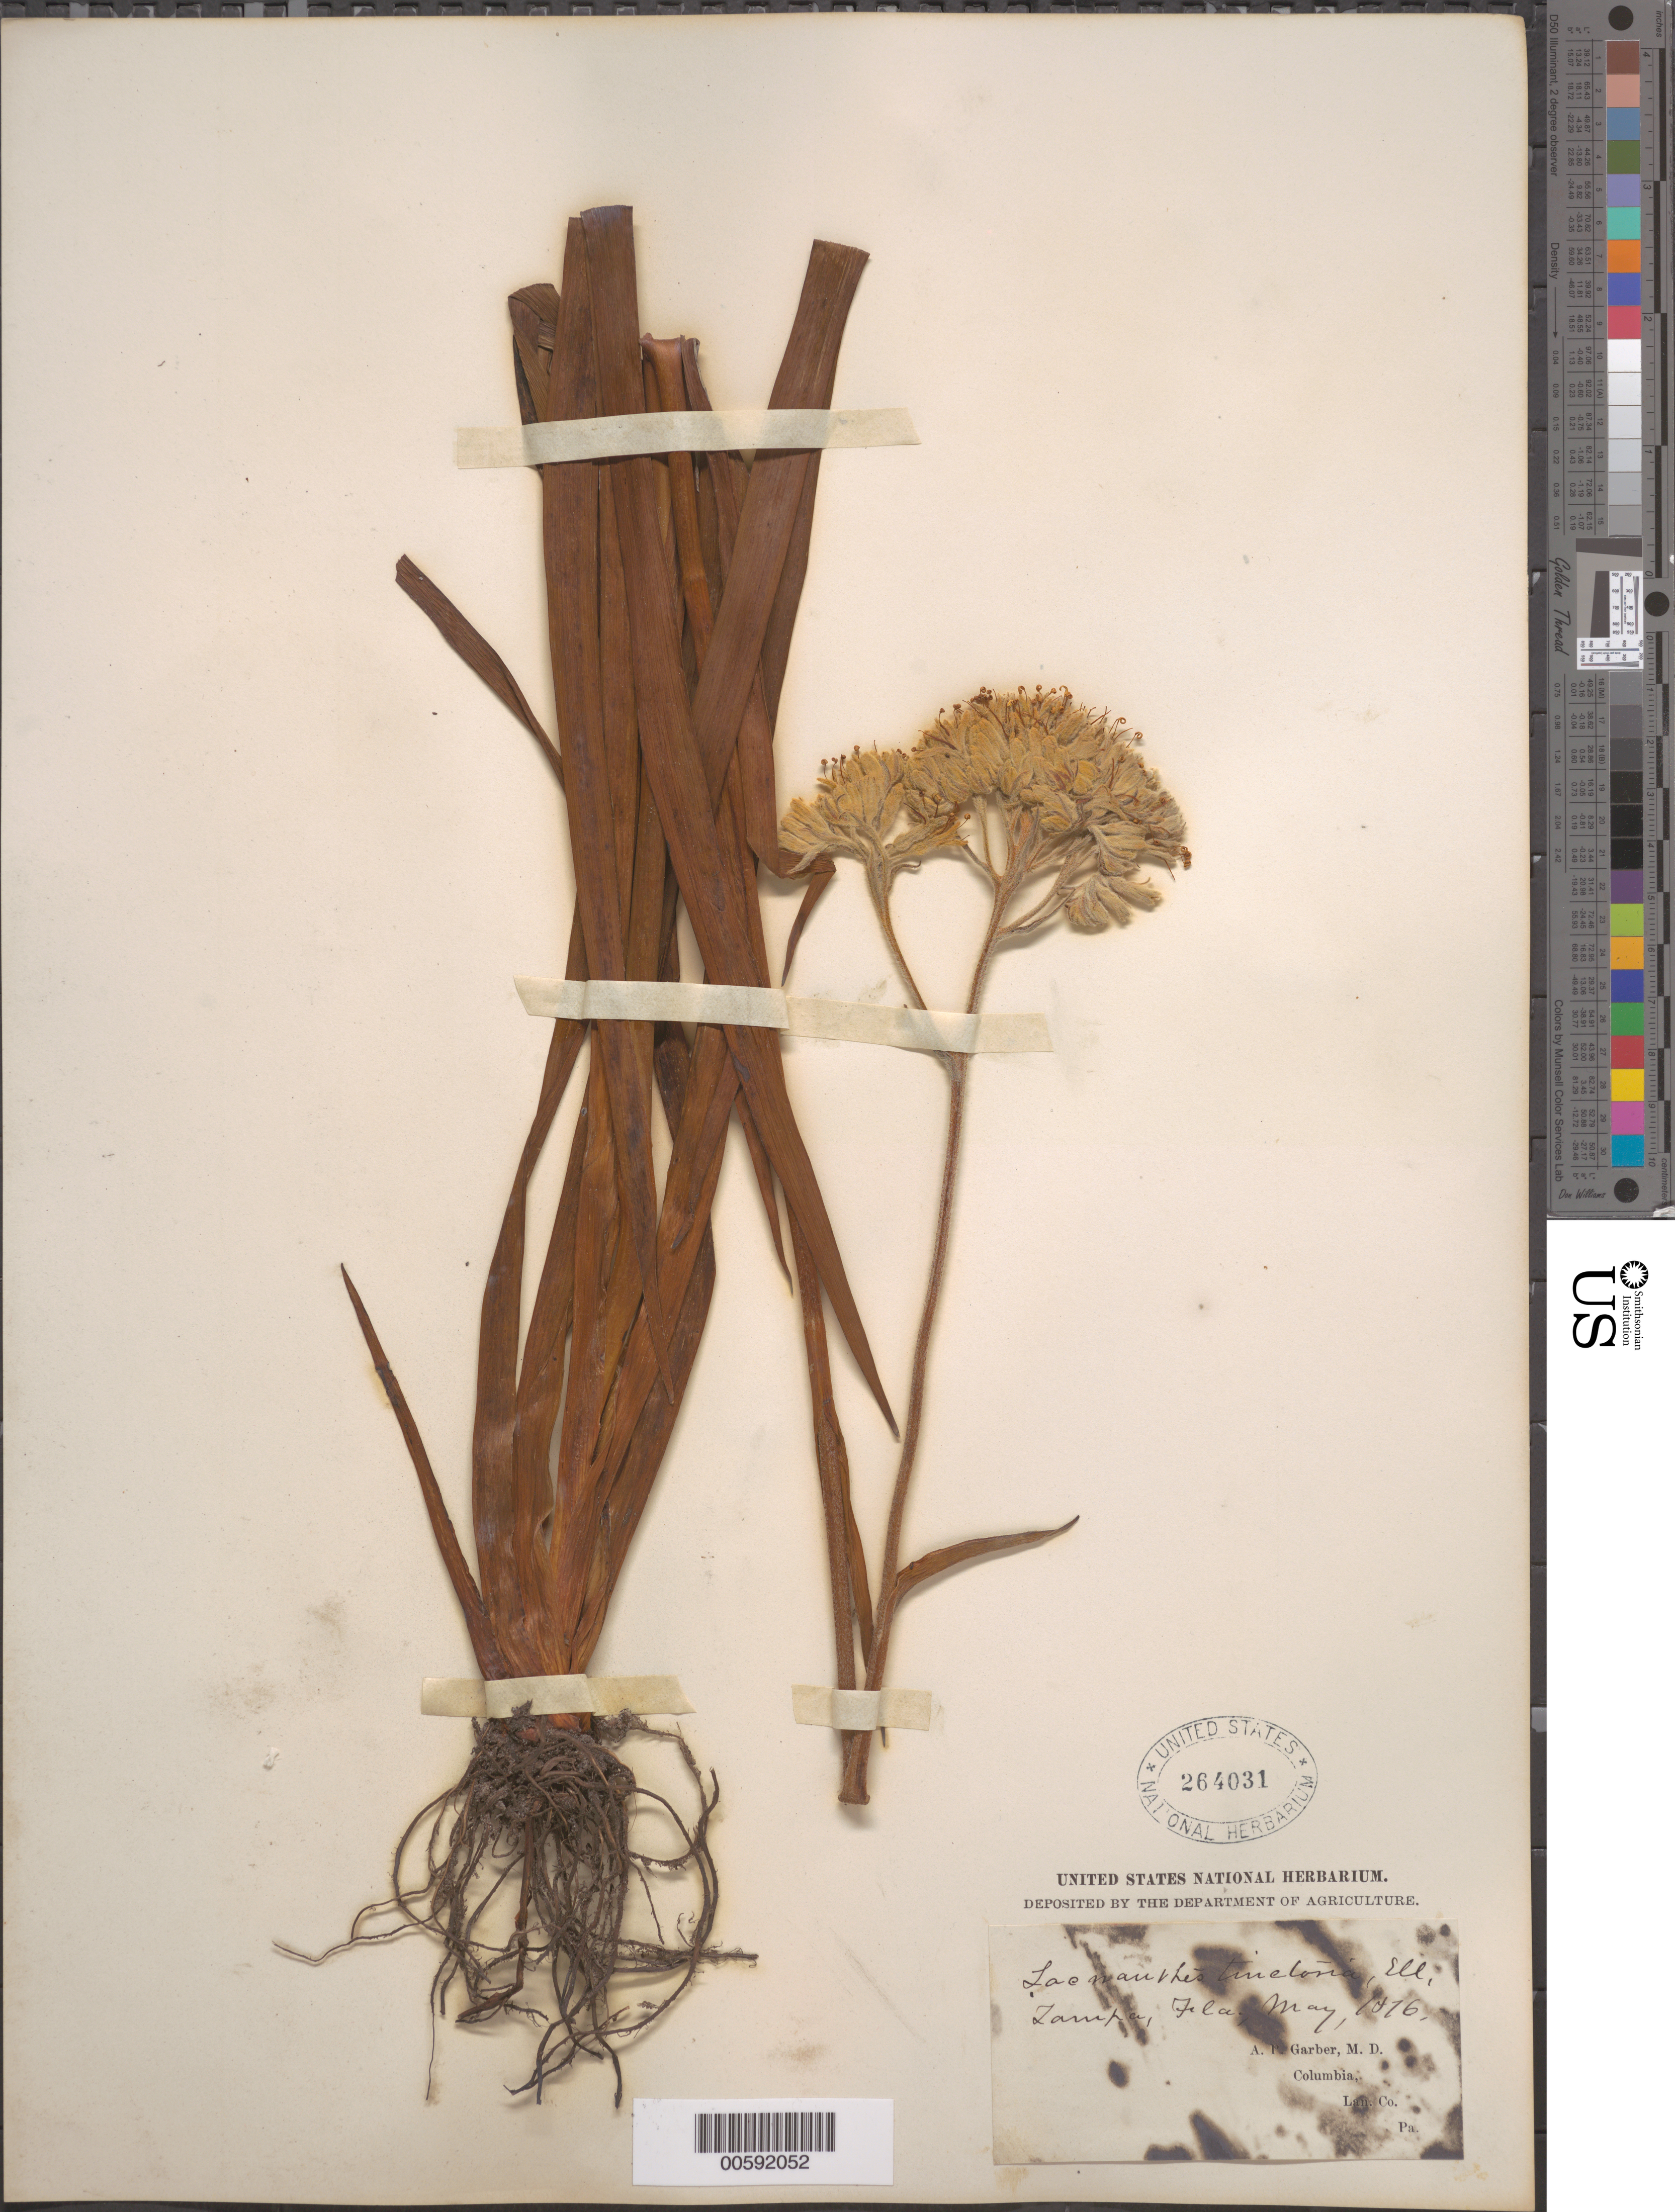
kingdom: Plantae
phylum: Tracheophyta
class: Liliopsida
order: Commelinales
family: Haemodoraceae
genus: Lachnanthes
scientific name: Lachnanthes tinctoria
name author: (Walter ex J.F. Gmel.) Elliott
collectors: A. P. Garber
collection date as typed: May 1876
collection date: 1876-05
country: United States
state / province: Florida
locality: Tampa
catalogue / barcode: US 264031